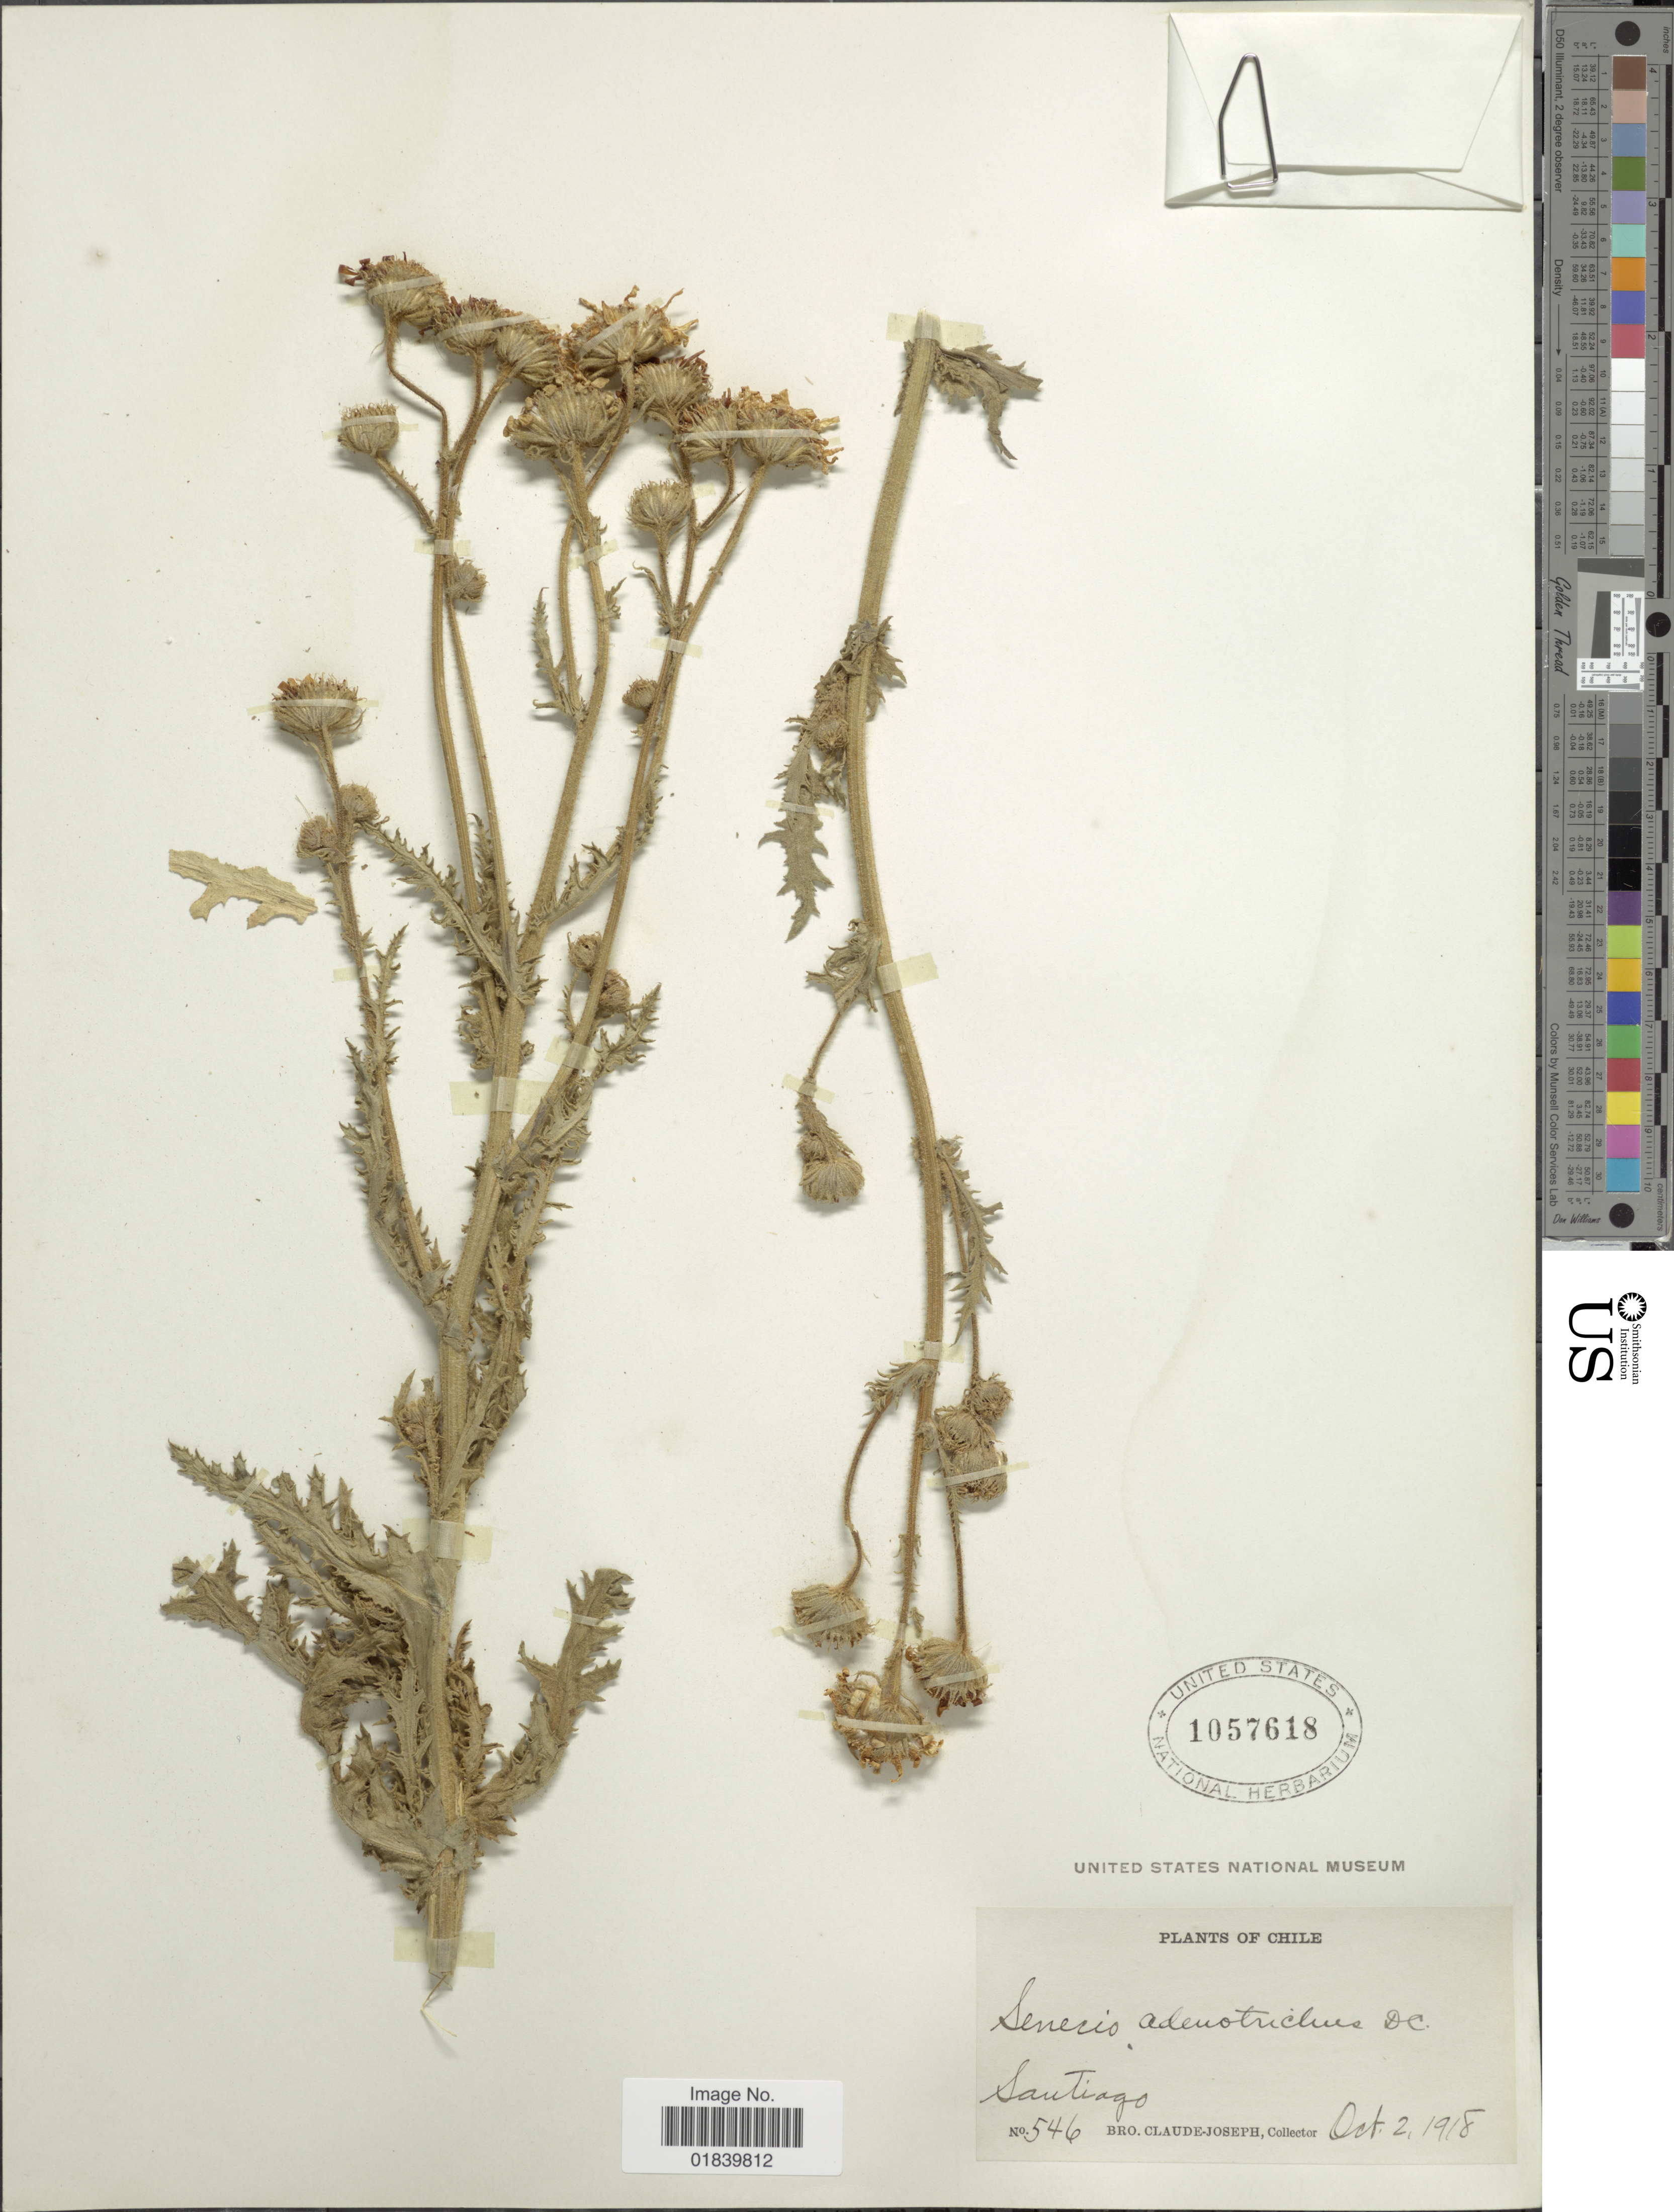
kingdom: Plantae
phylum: Tracheophyta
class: Magnoliopsida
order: Asterales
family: Asteraceae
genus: Senecio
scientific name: Senecio adenotrichius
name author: DC.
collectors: Bro. Claude-Joseph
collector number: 546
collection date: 1918-10-02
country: Chile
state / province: Región Metropolitana (RM)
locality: Santiago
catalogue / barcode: US 1057618